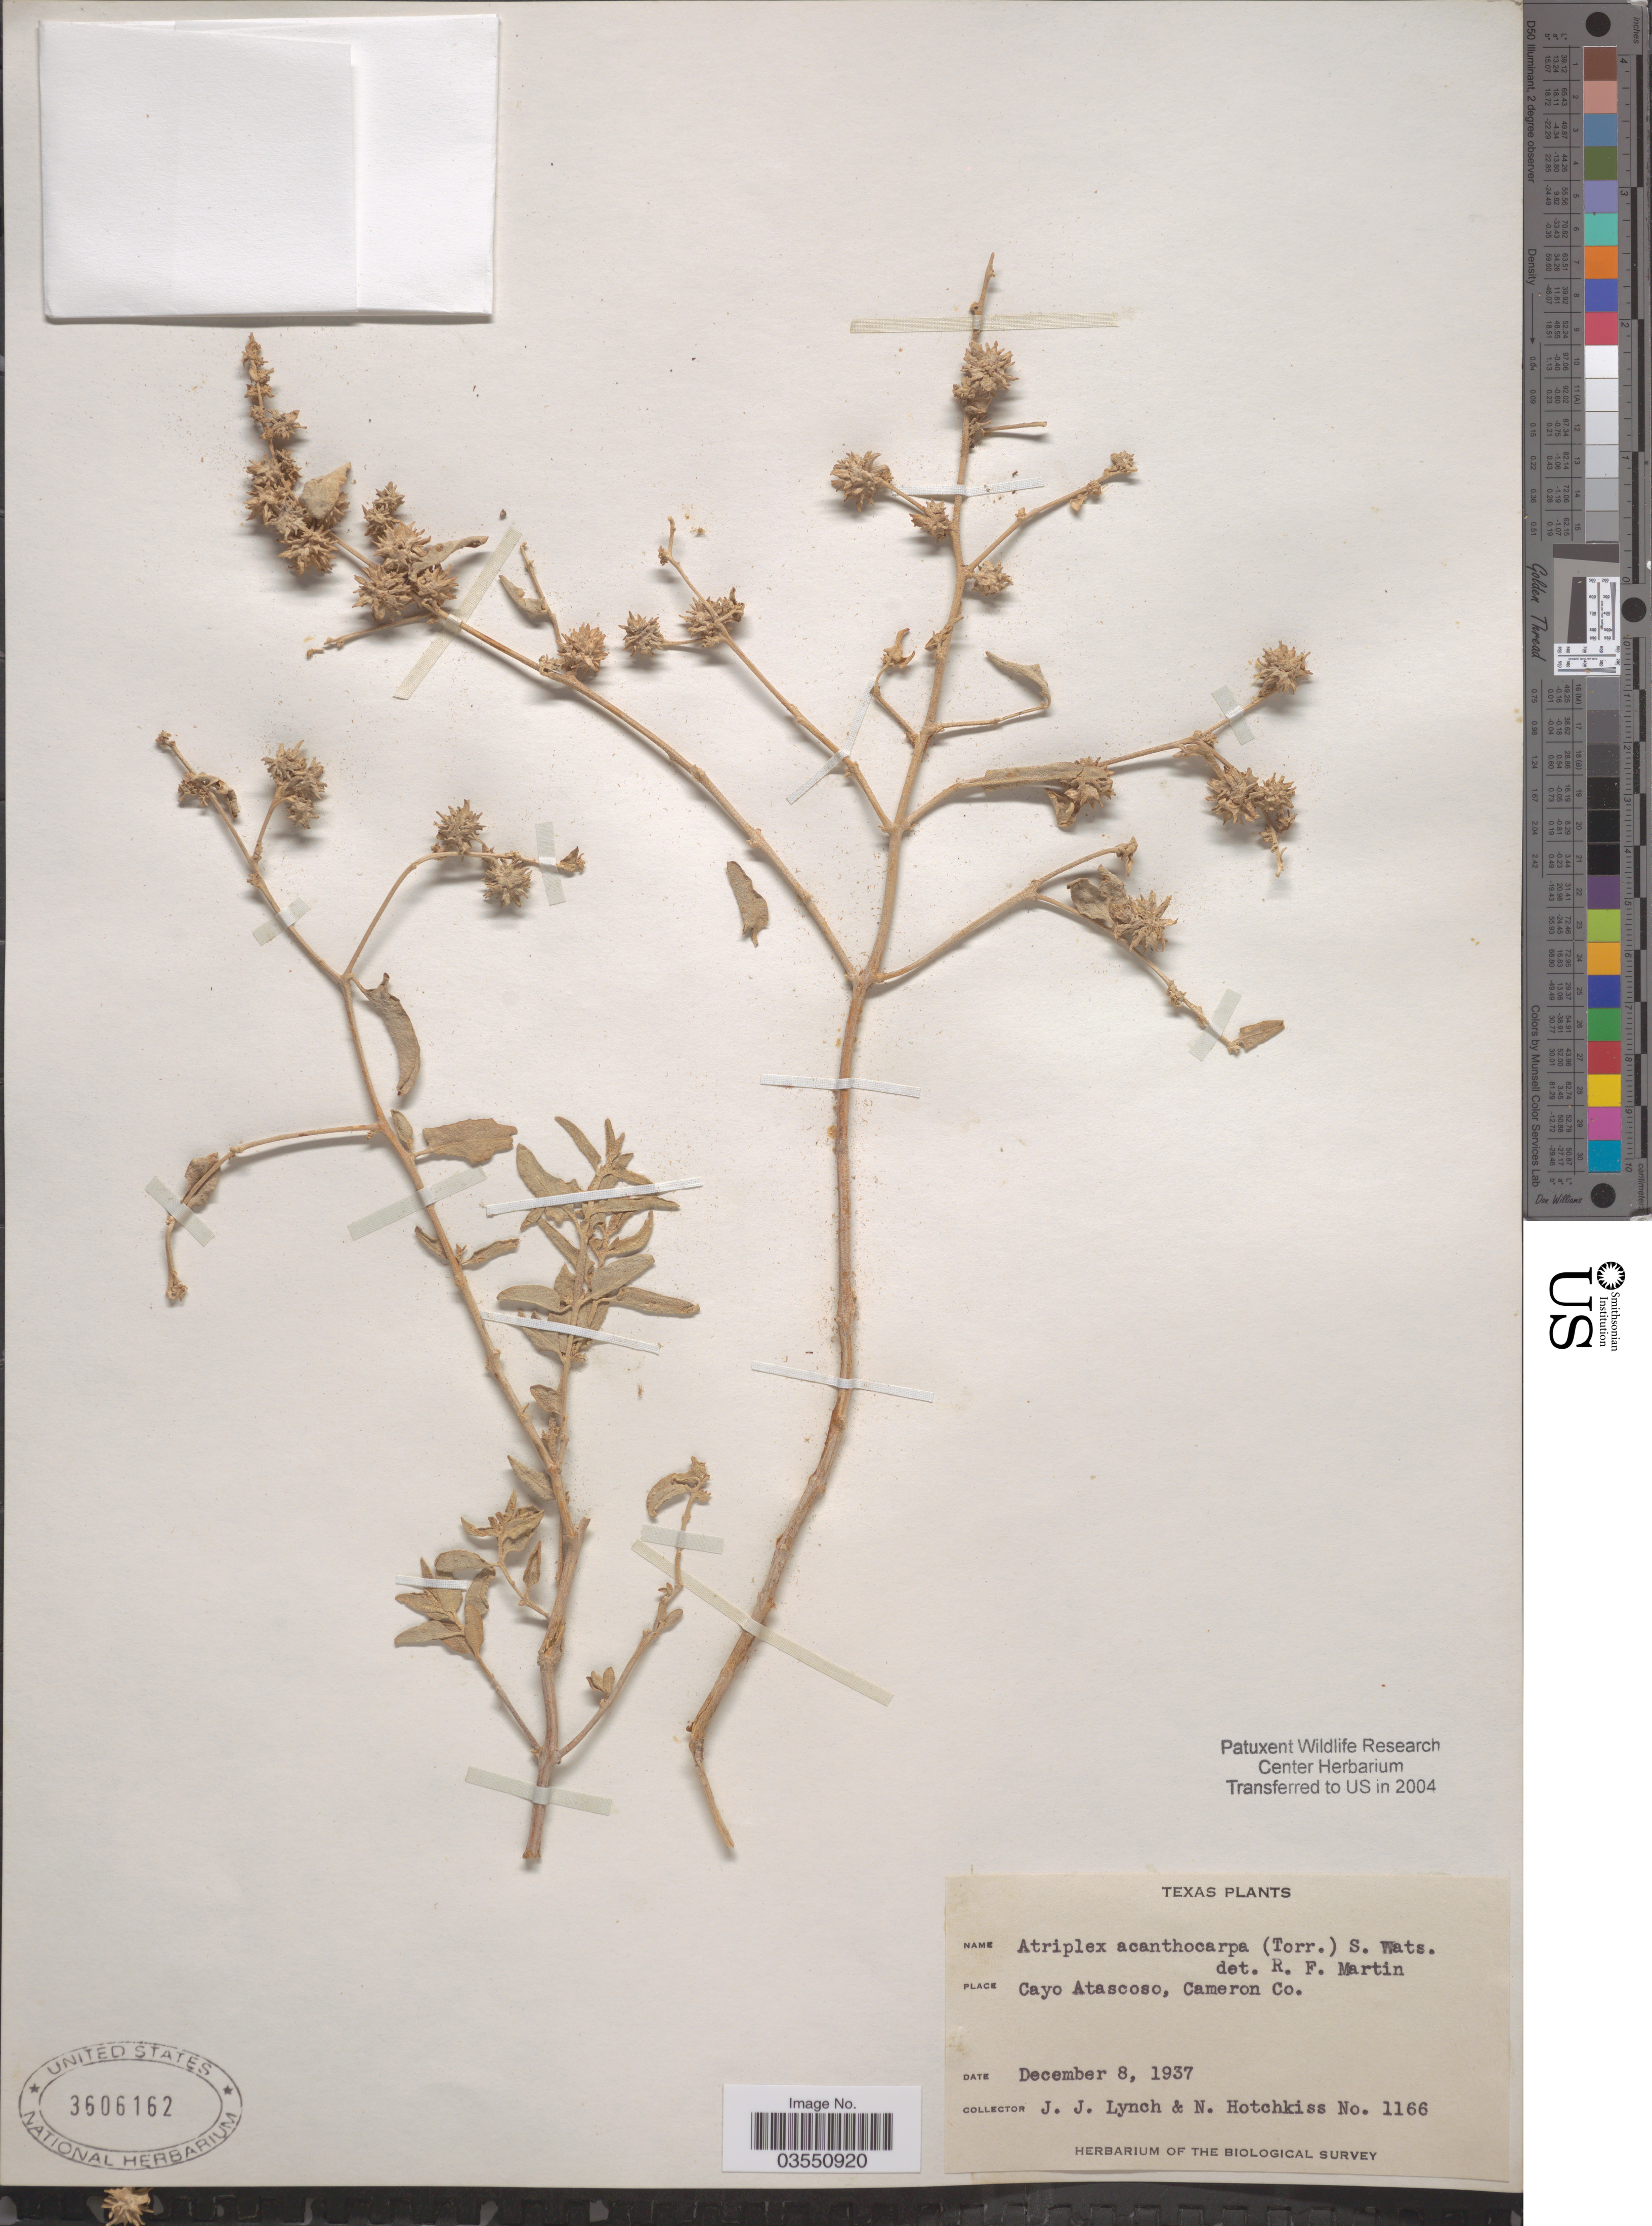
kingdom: Plantae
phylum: Tracheophyta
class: Magnoliopsida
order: Caryophyllales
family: Amaranthaceae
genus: Atriplex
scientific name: Atriplex acanthocarpa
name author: (Torr.) S. Watson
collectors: J. Lynch & N. Hotchkiss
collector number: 1166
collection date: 1937-12-08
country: United States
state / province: Texas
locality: Cayo Atascoso, Cameron Co.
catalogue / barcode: US 3606162